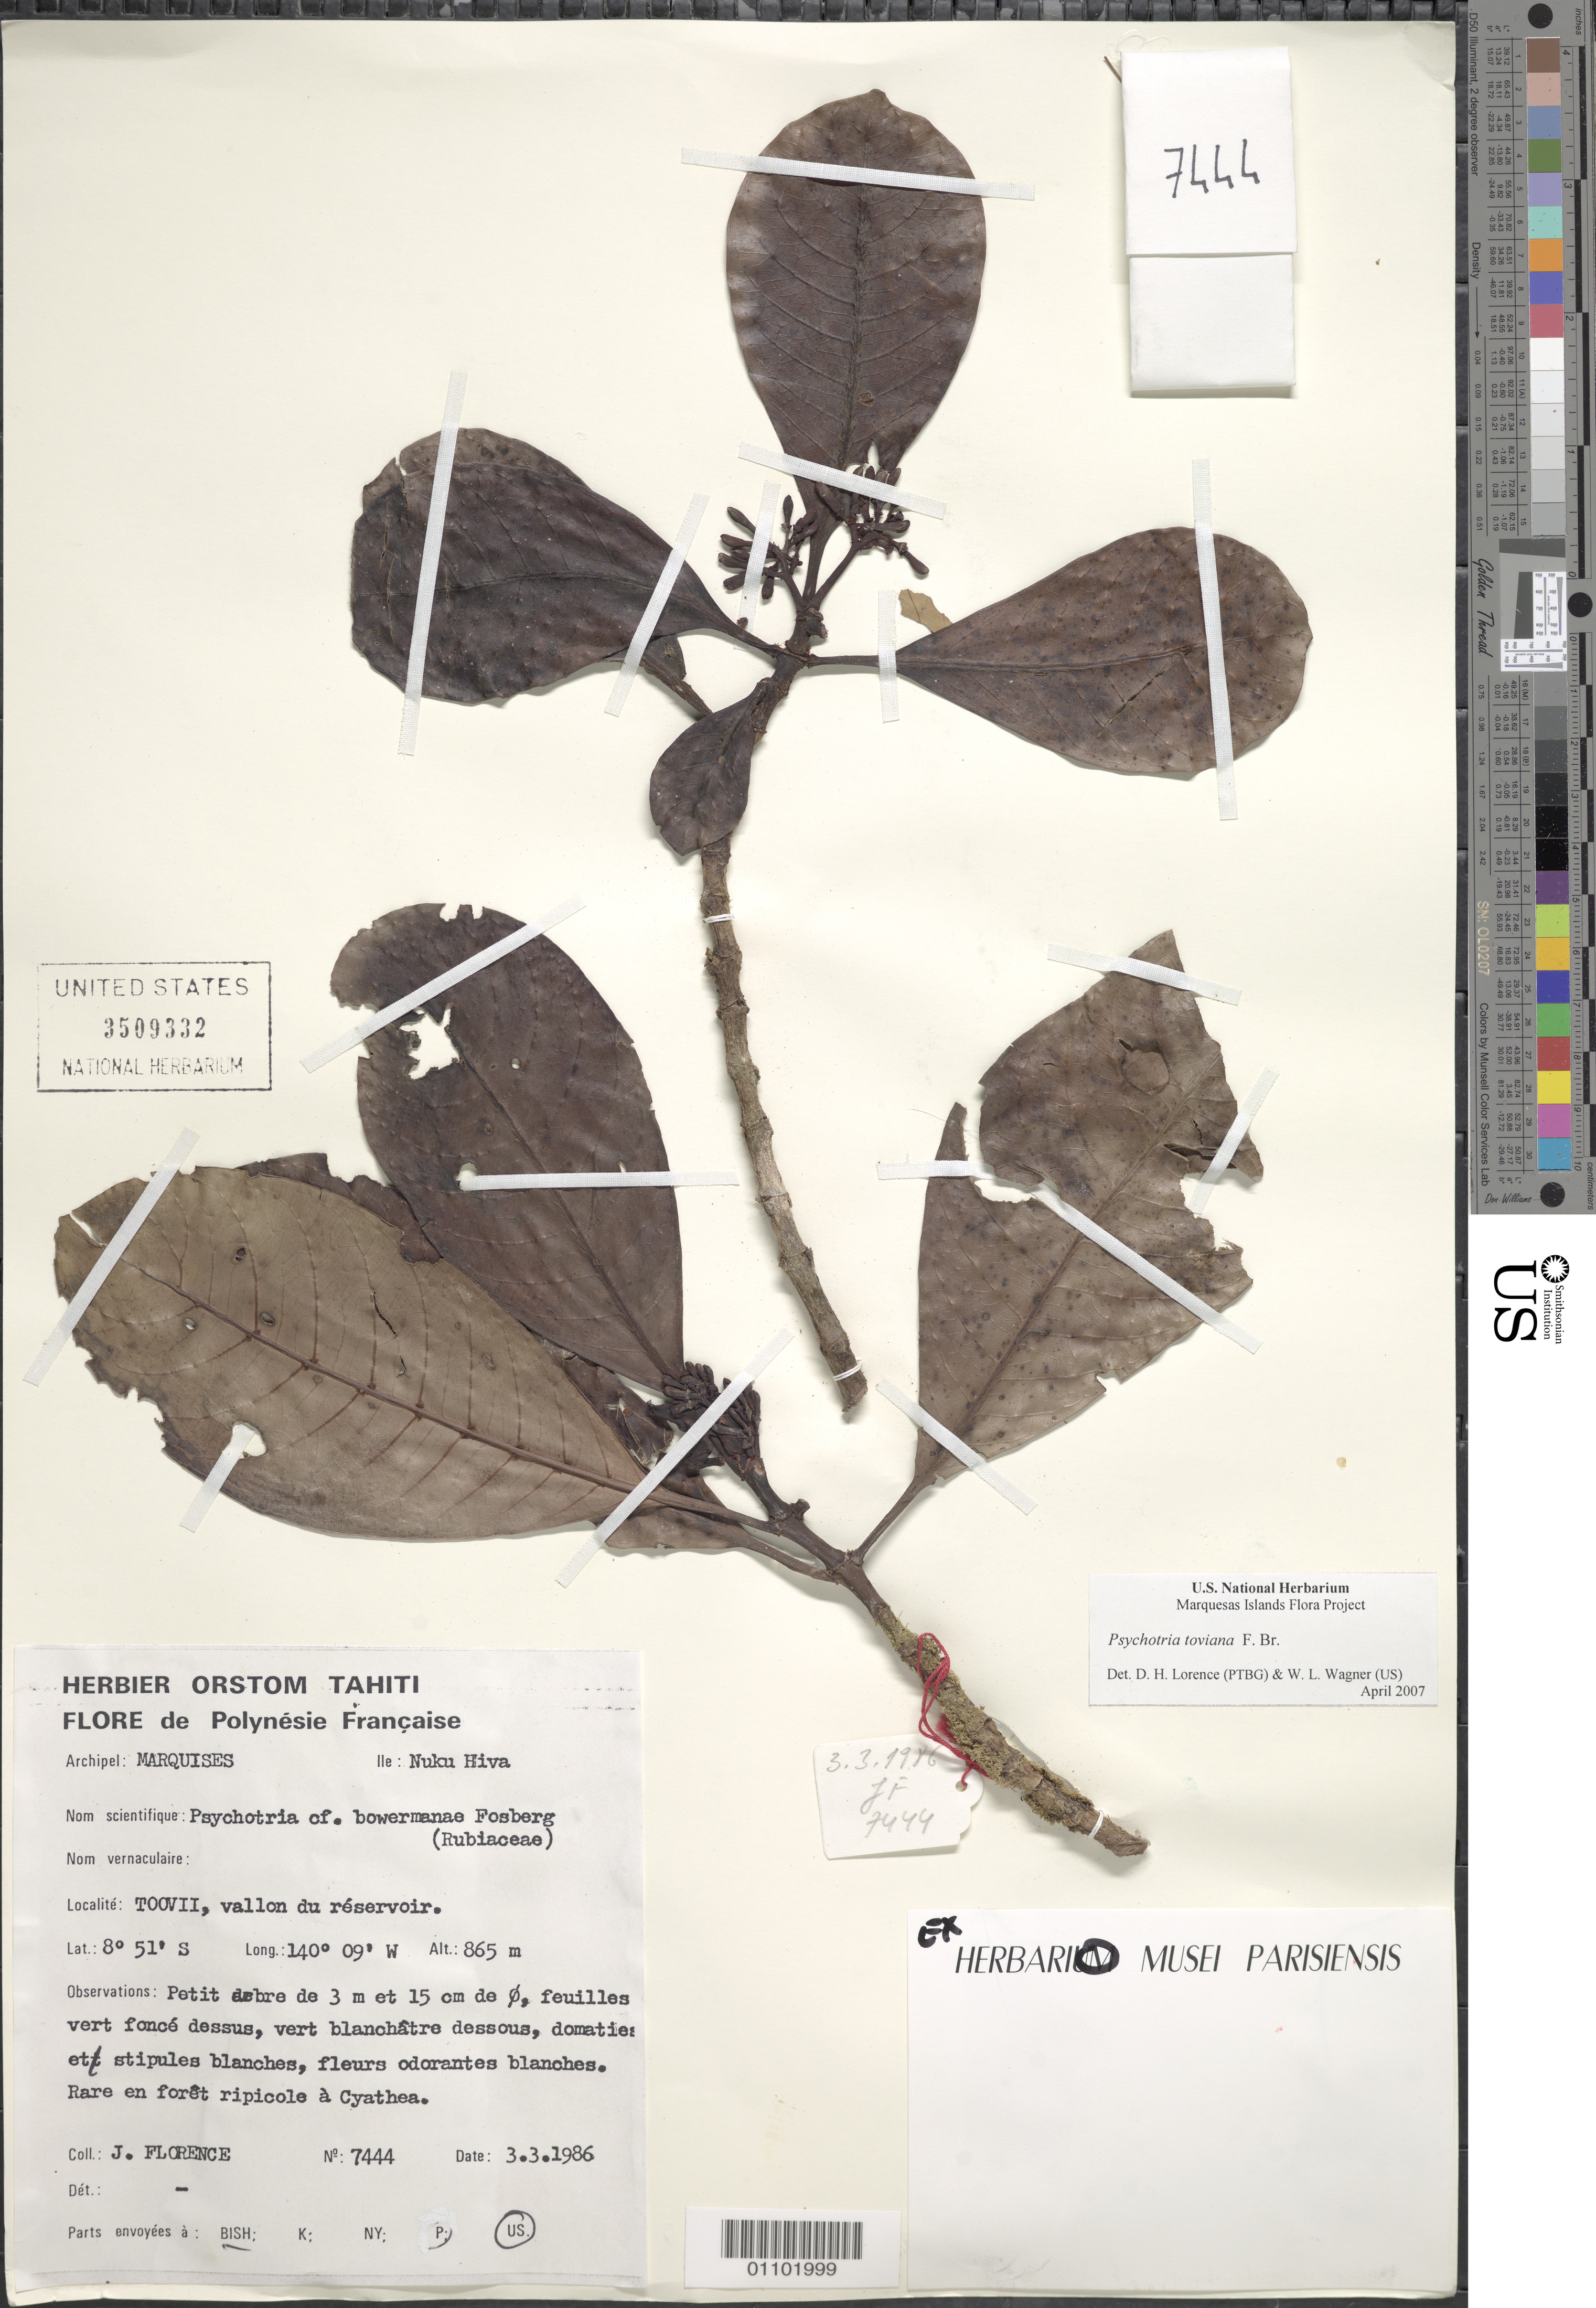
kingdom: Plantae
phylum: Tracheophyta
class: Magnoliopsida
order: Gentianales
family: Rubiaceae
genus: Psychotria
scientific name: Psychotria toviana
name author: F. Br.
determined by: Lorence, David H.; Wagner, W. H.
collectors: J. Florence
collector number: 7444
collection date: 1986-03-03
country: French Polynesia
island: Nuku Hiva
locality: Toovii, vallon du réservoir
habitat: Rare en forêt ripicole à Cyathea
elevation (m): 865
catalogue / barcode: US 3509332